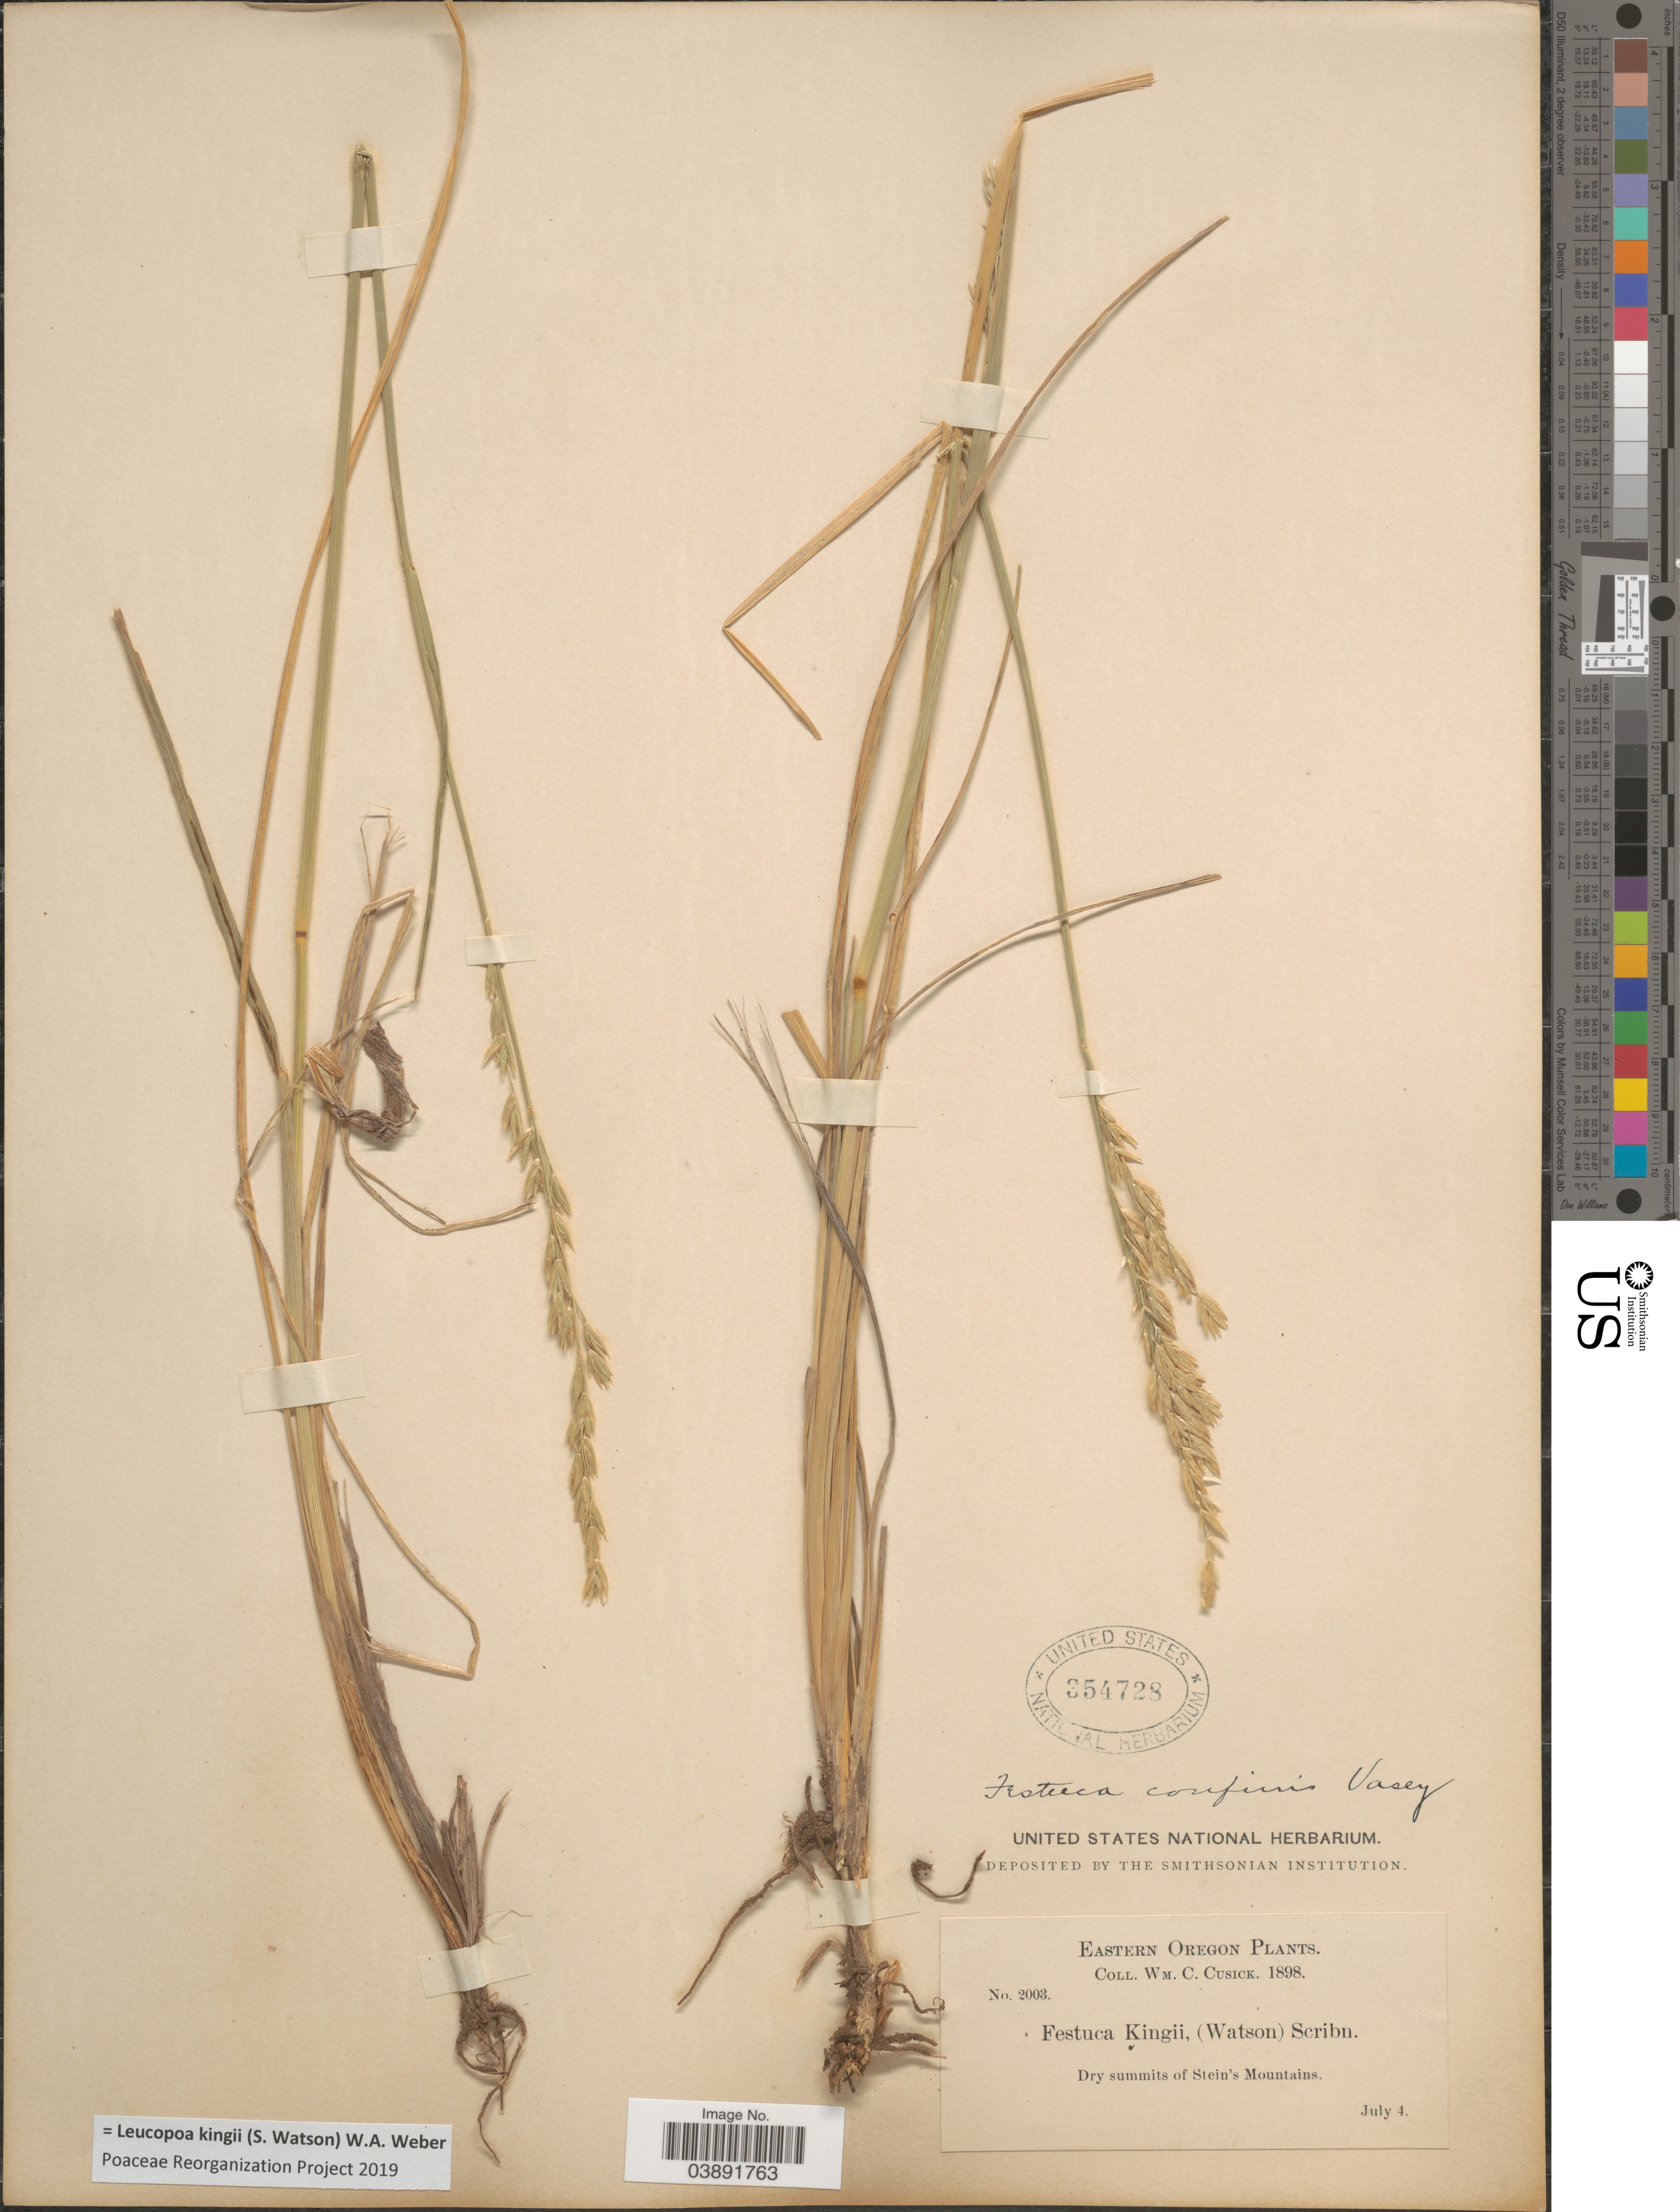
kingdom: Plantae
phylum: Tracheophyta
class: Liliopsida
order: Poales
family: Poaceae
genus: Hesperochloa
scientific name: Hesperochloa kingii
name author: (S. Watson) Rydb.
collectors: W. C. Cusick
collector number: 2003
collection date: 1898-07-04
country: United States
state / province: Oregon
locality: Eastern Oregon. Dry summits of Stein's Mountains.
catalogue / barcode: US 354728